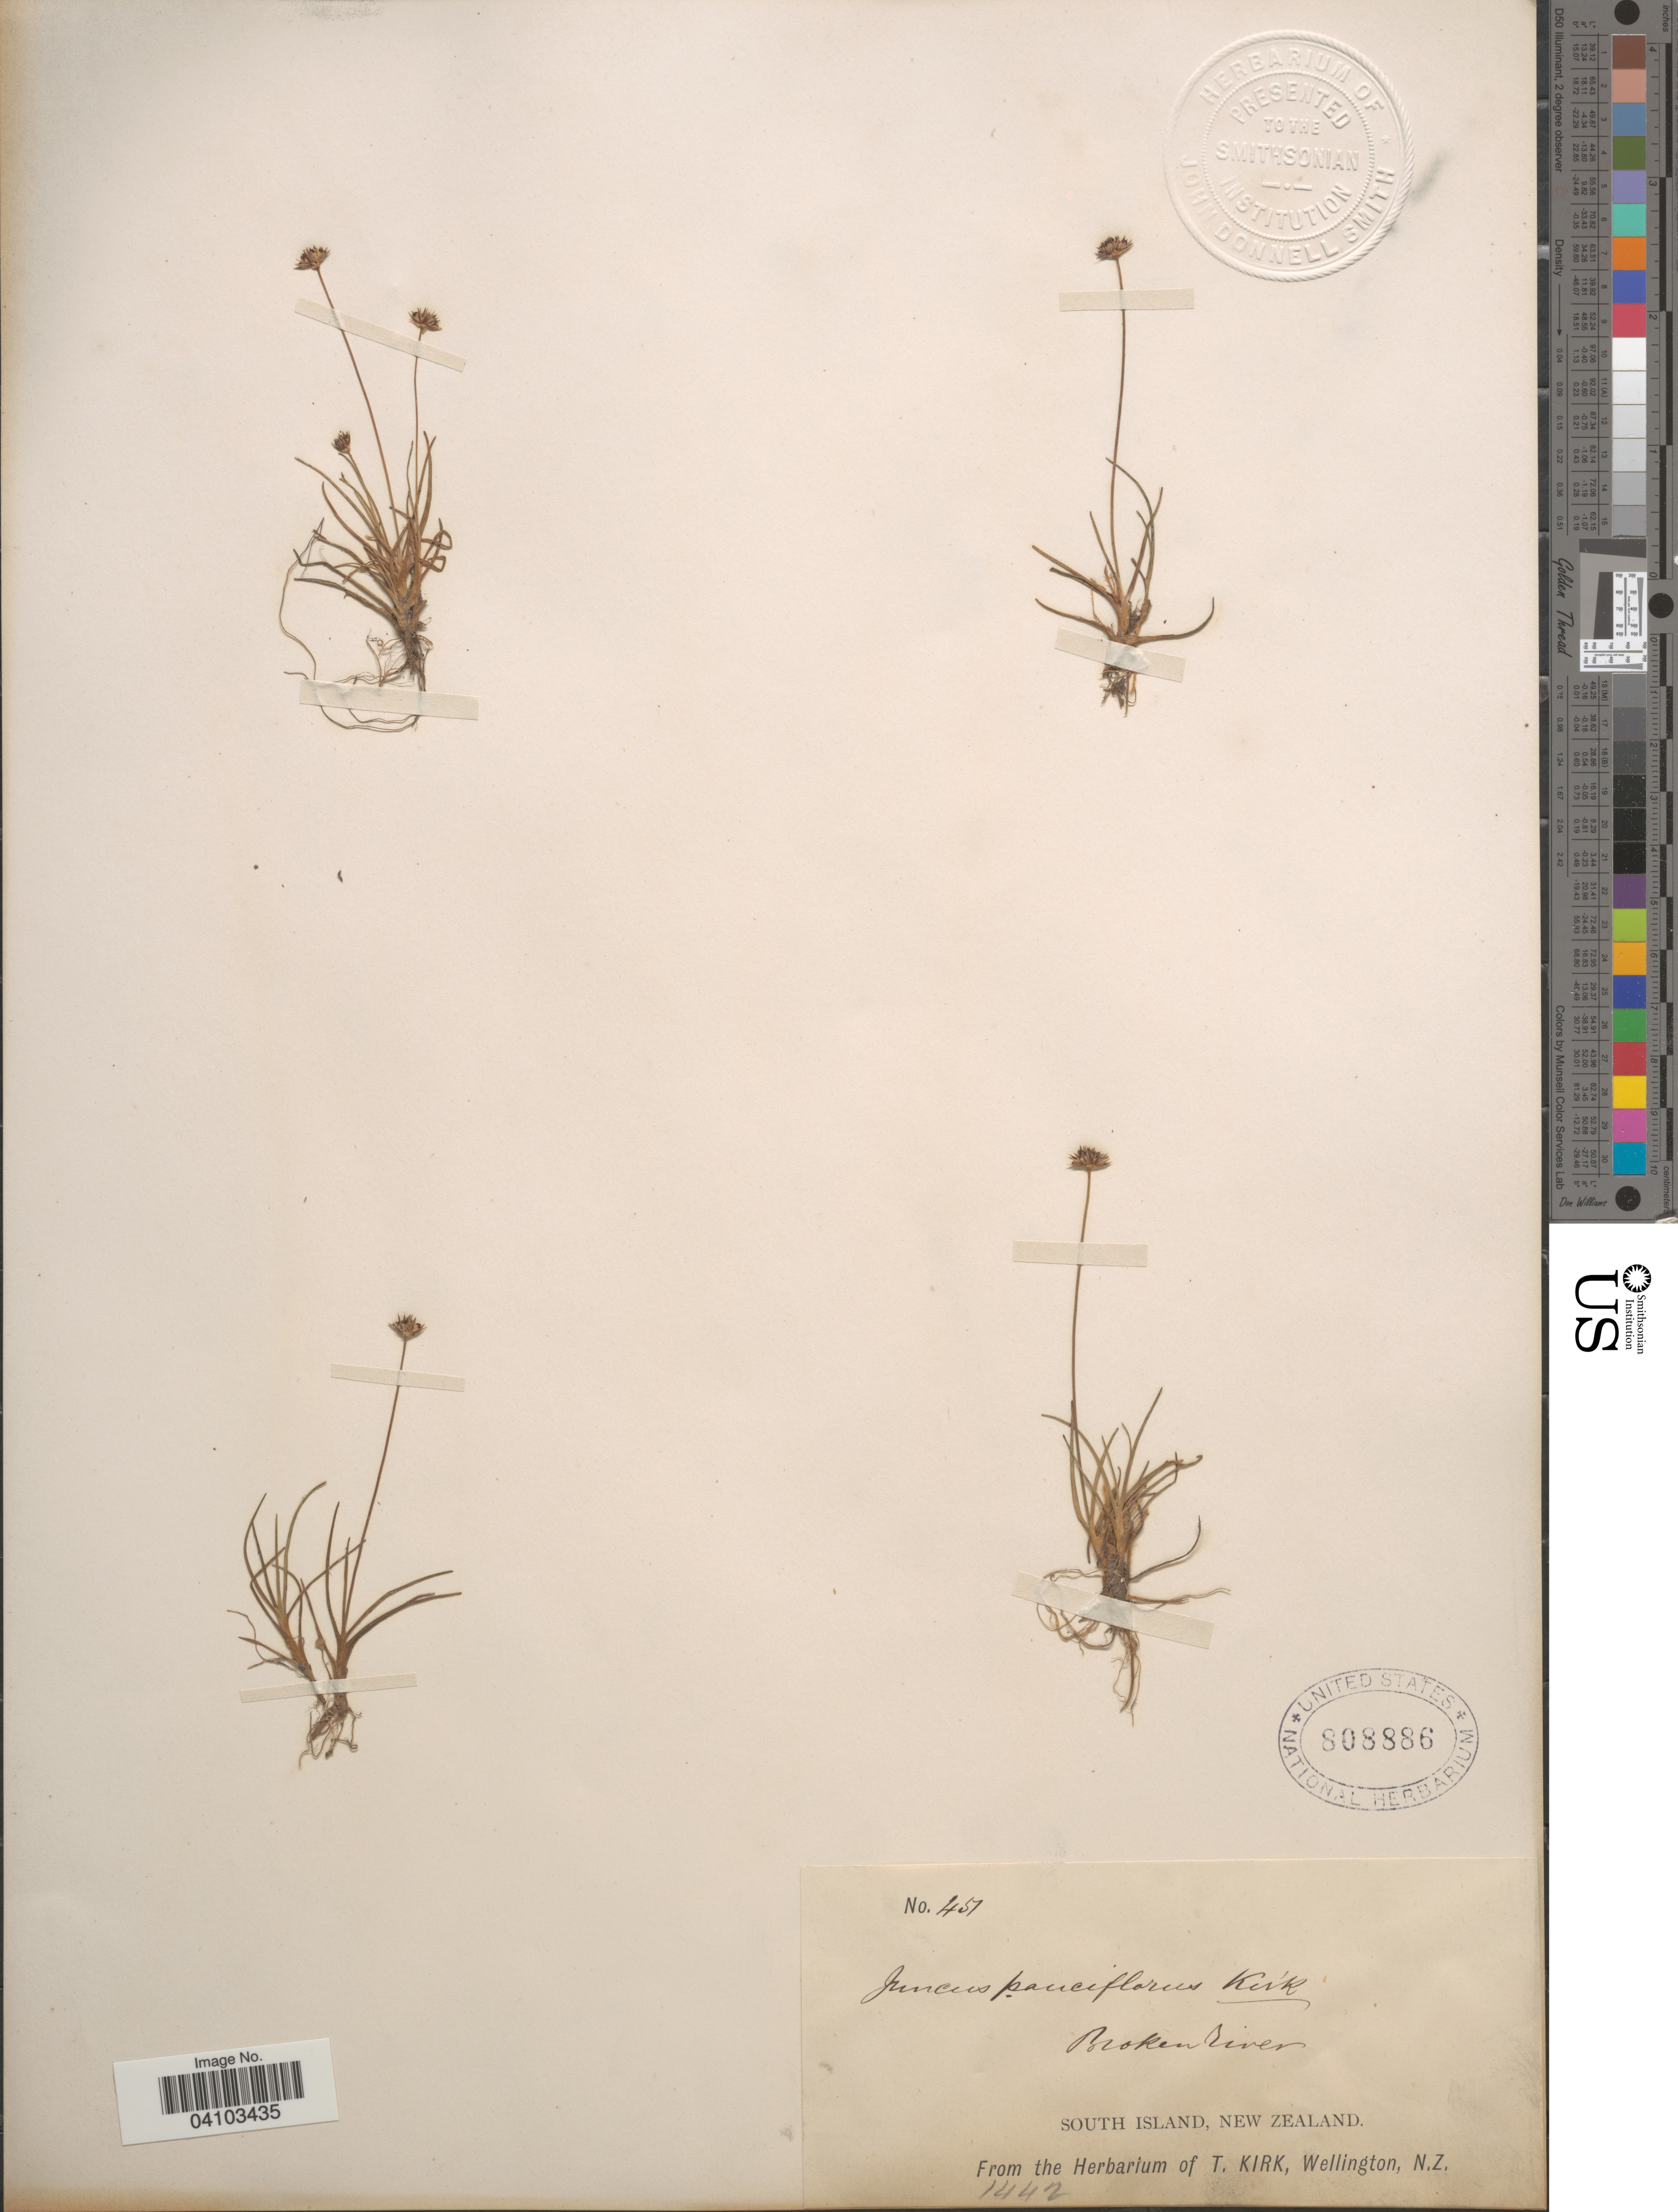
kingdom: Plantae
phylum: Tracheophyta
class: Liliopsida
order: Poales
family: Juncaceae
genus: Juncus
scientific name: Juncus pauciflorus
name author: R. Br.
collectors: ex herb. T. Kirk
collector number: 1442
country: New Zealand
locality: Broken River. South Island.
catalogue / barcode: US 808886